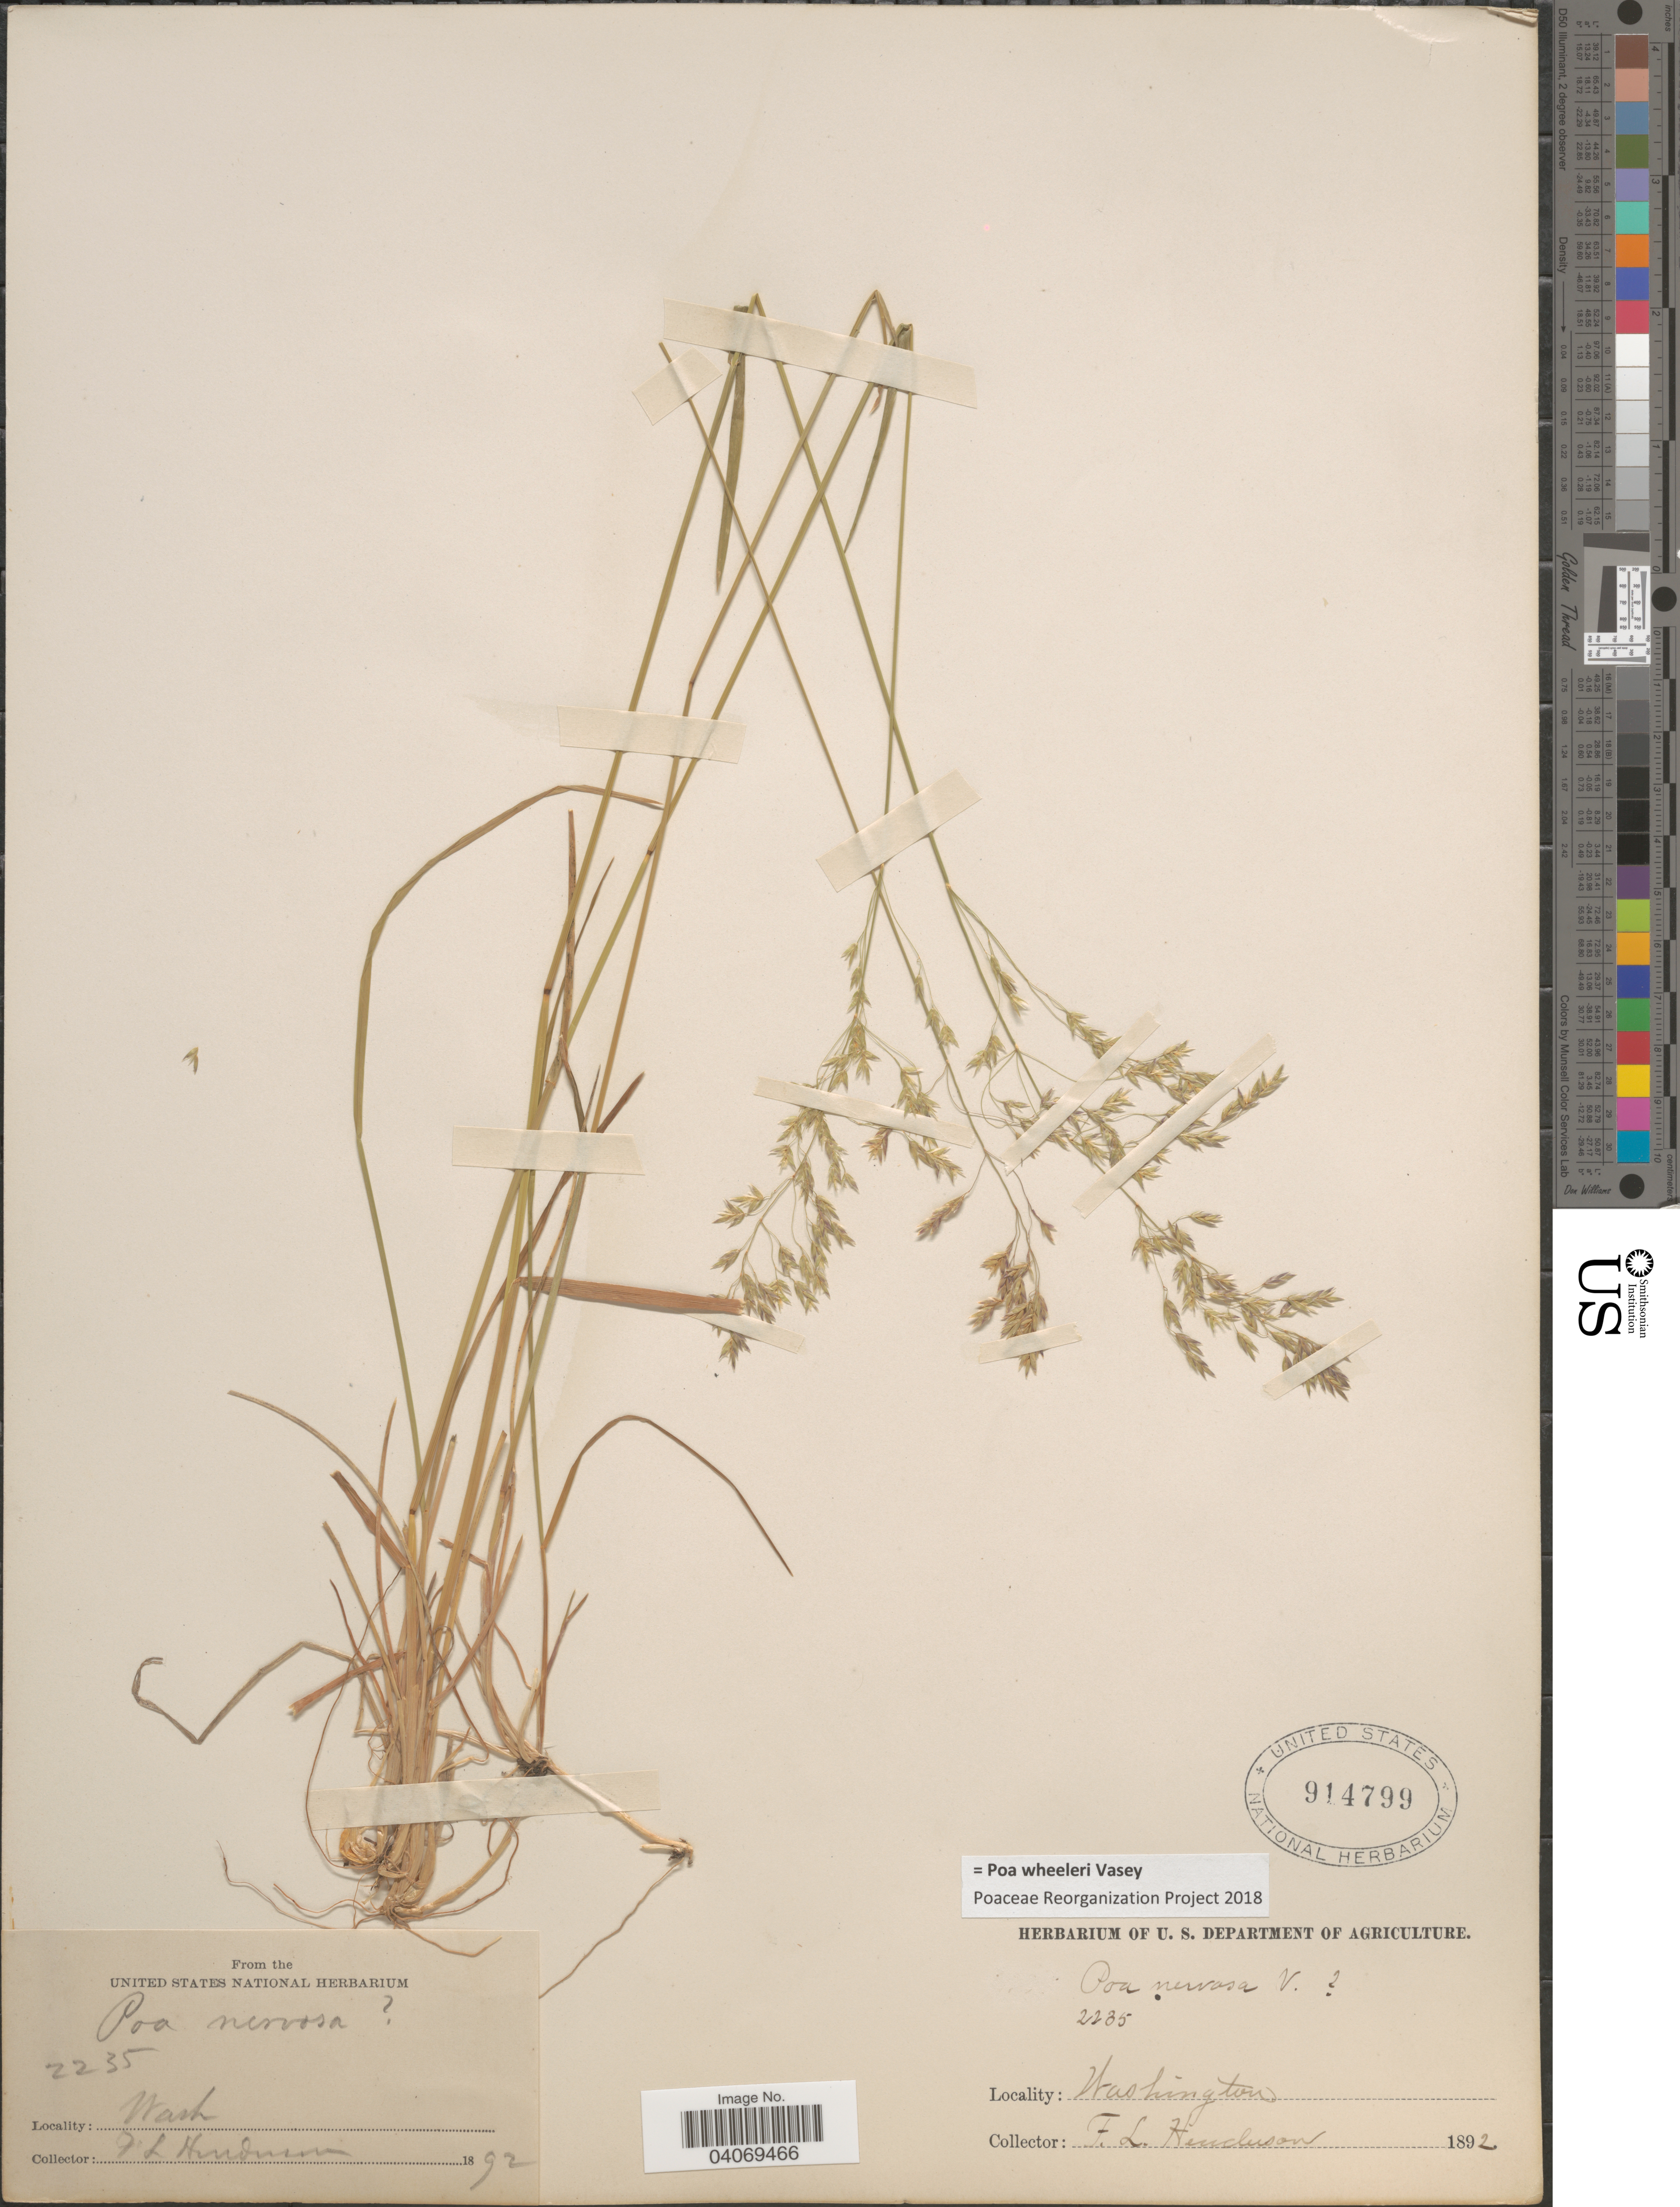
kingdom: Plantae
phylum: Tracheophyta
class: Liliopsida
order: Poales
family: Poaceae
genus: Poa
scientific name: Poa wheeleri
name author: Vasey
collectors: F. Henderson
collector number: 2235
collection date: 1892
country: United States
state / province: Washington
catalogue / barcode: US 914799